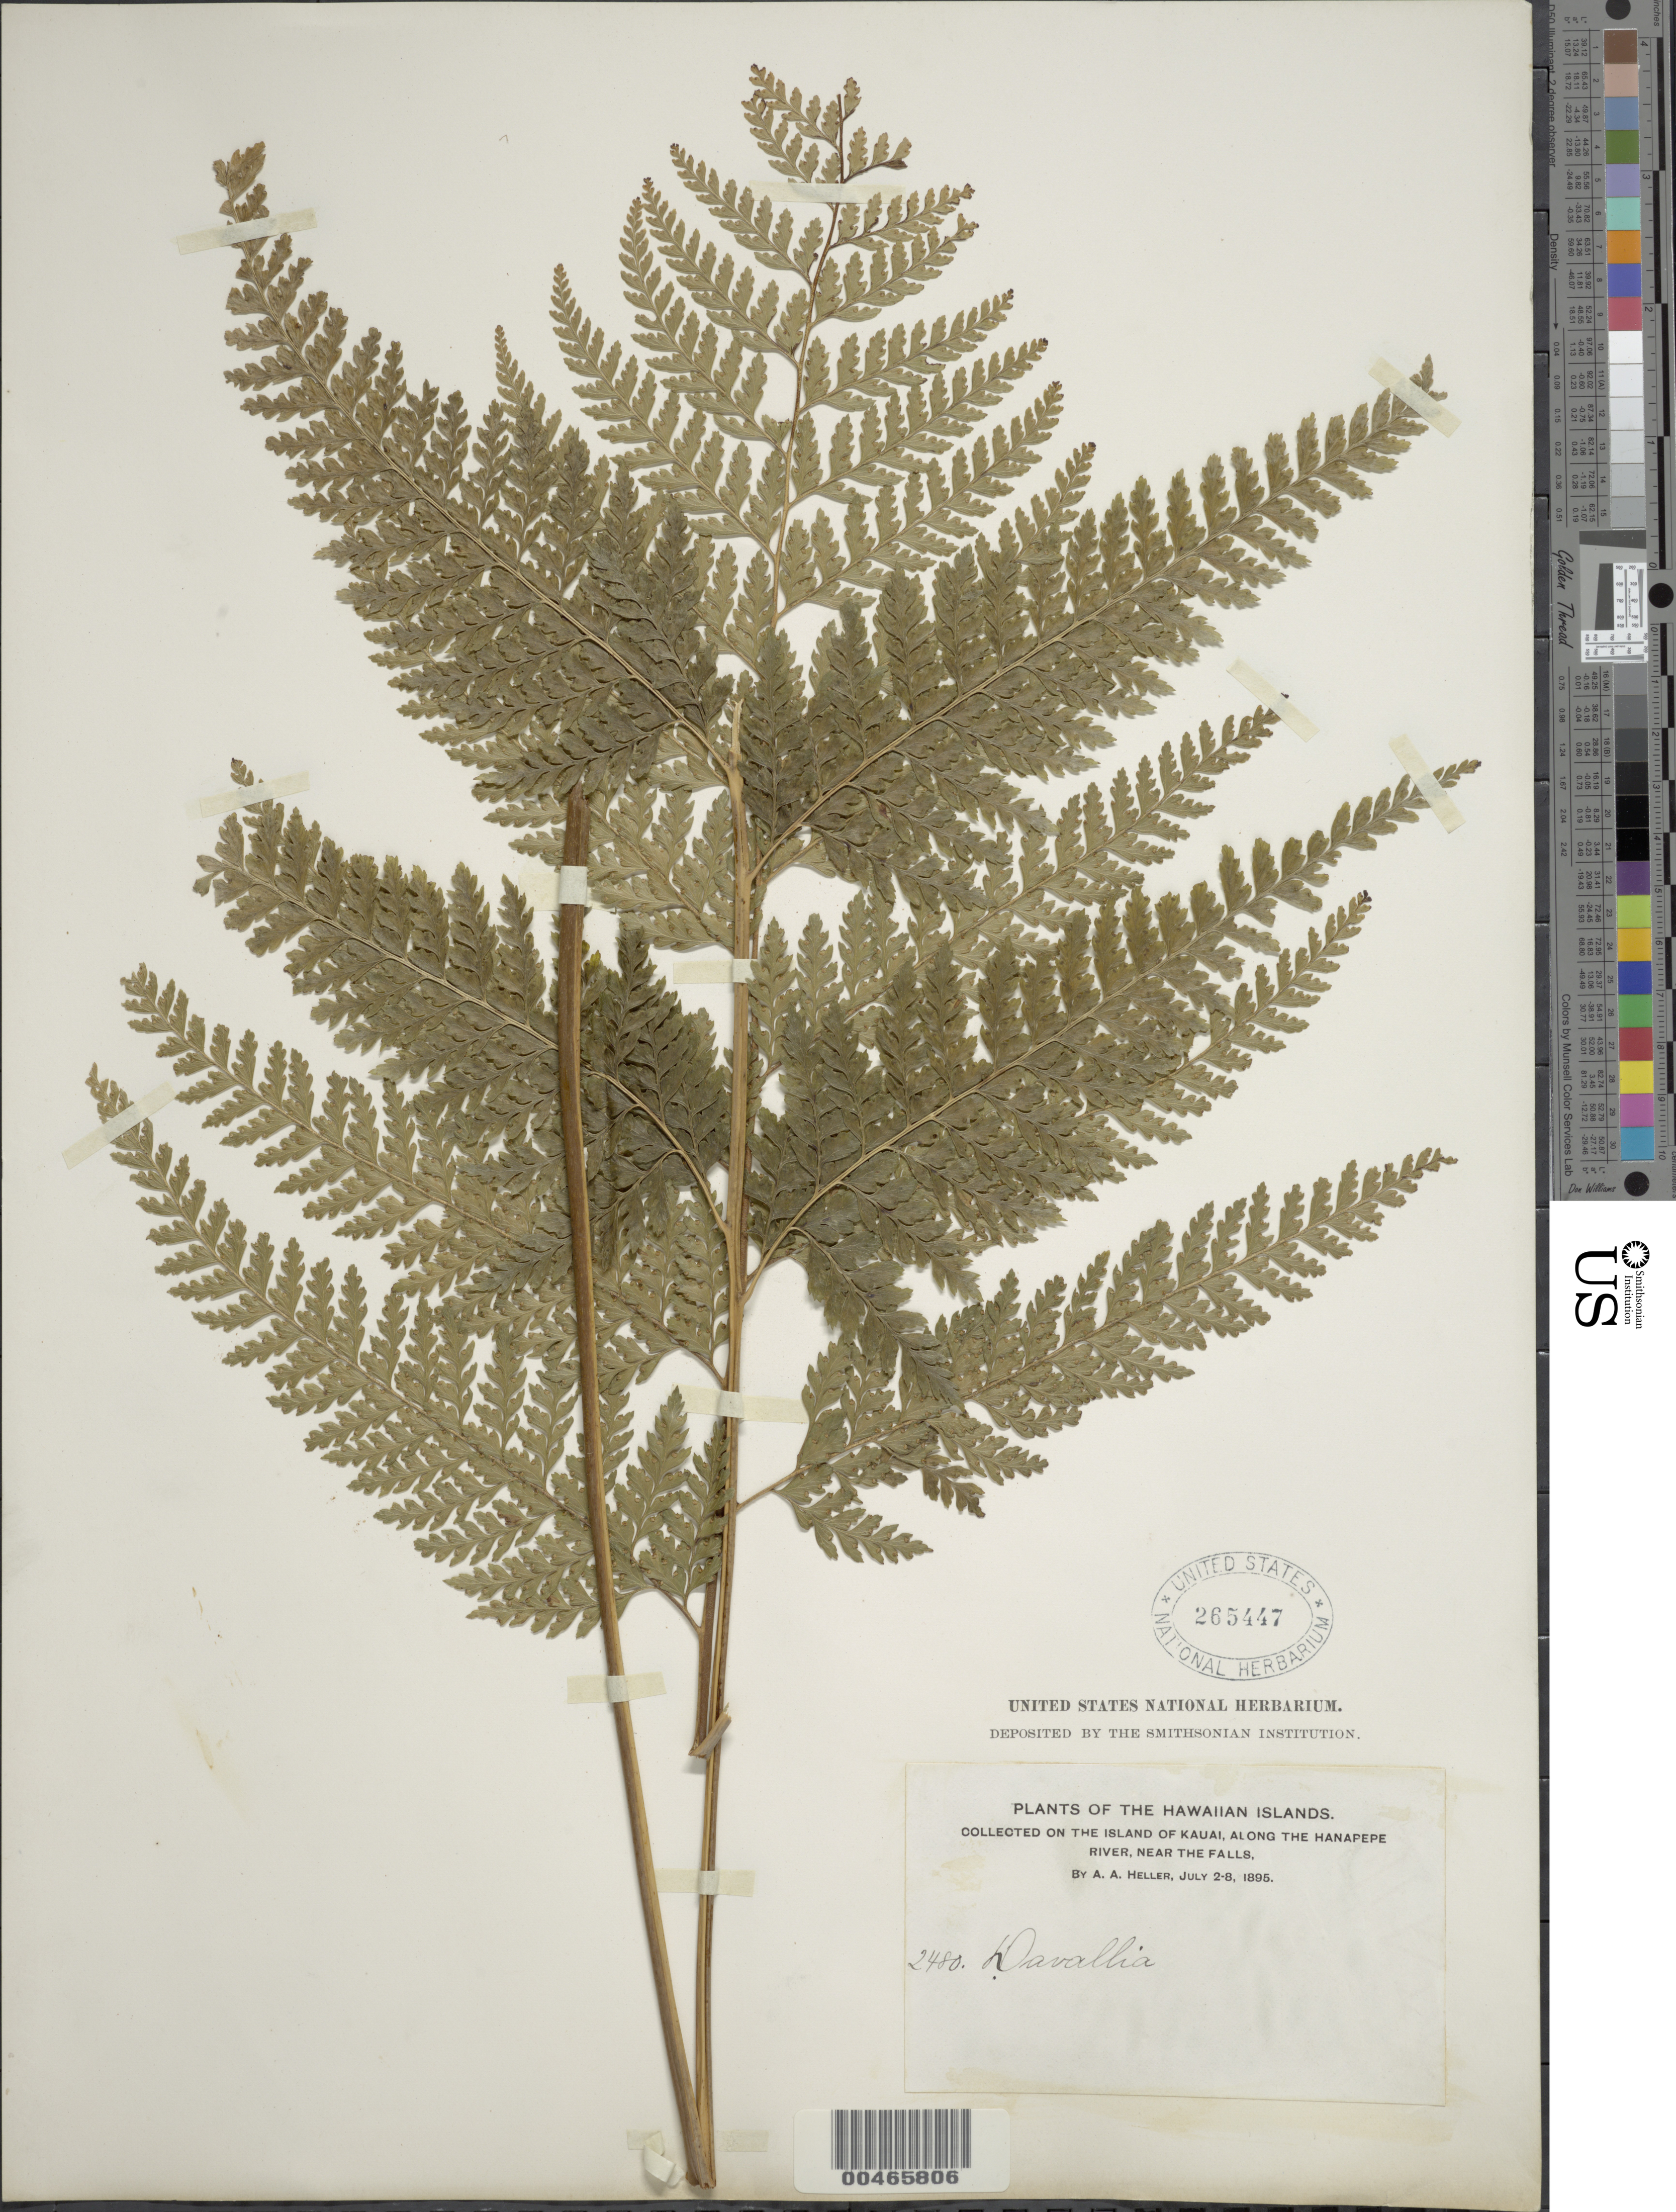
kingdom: Plantae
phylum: Tracheophyta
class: Polypodiopsida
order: Polypodiales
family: Dennstaedtiaceae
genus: Microlepia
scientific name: Microlepia speluncae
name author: (L.) T. Moore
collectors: A. A. Heller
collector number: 2480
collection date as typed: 2 Jul 1895 to 8 Jul 1895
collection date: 1895-07-02/1895-07-08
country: United States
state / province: Hawaii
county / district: Kauai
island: Kaua'i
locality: Along the Hanapepe River, near the Falls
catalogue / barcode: US 265447